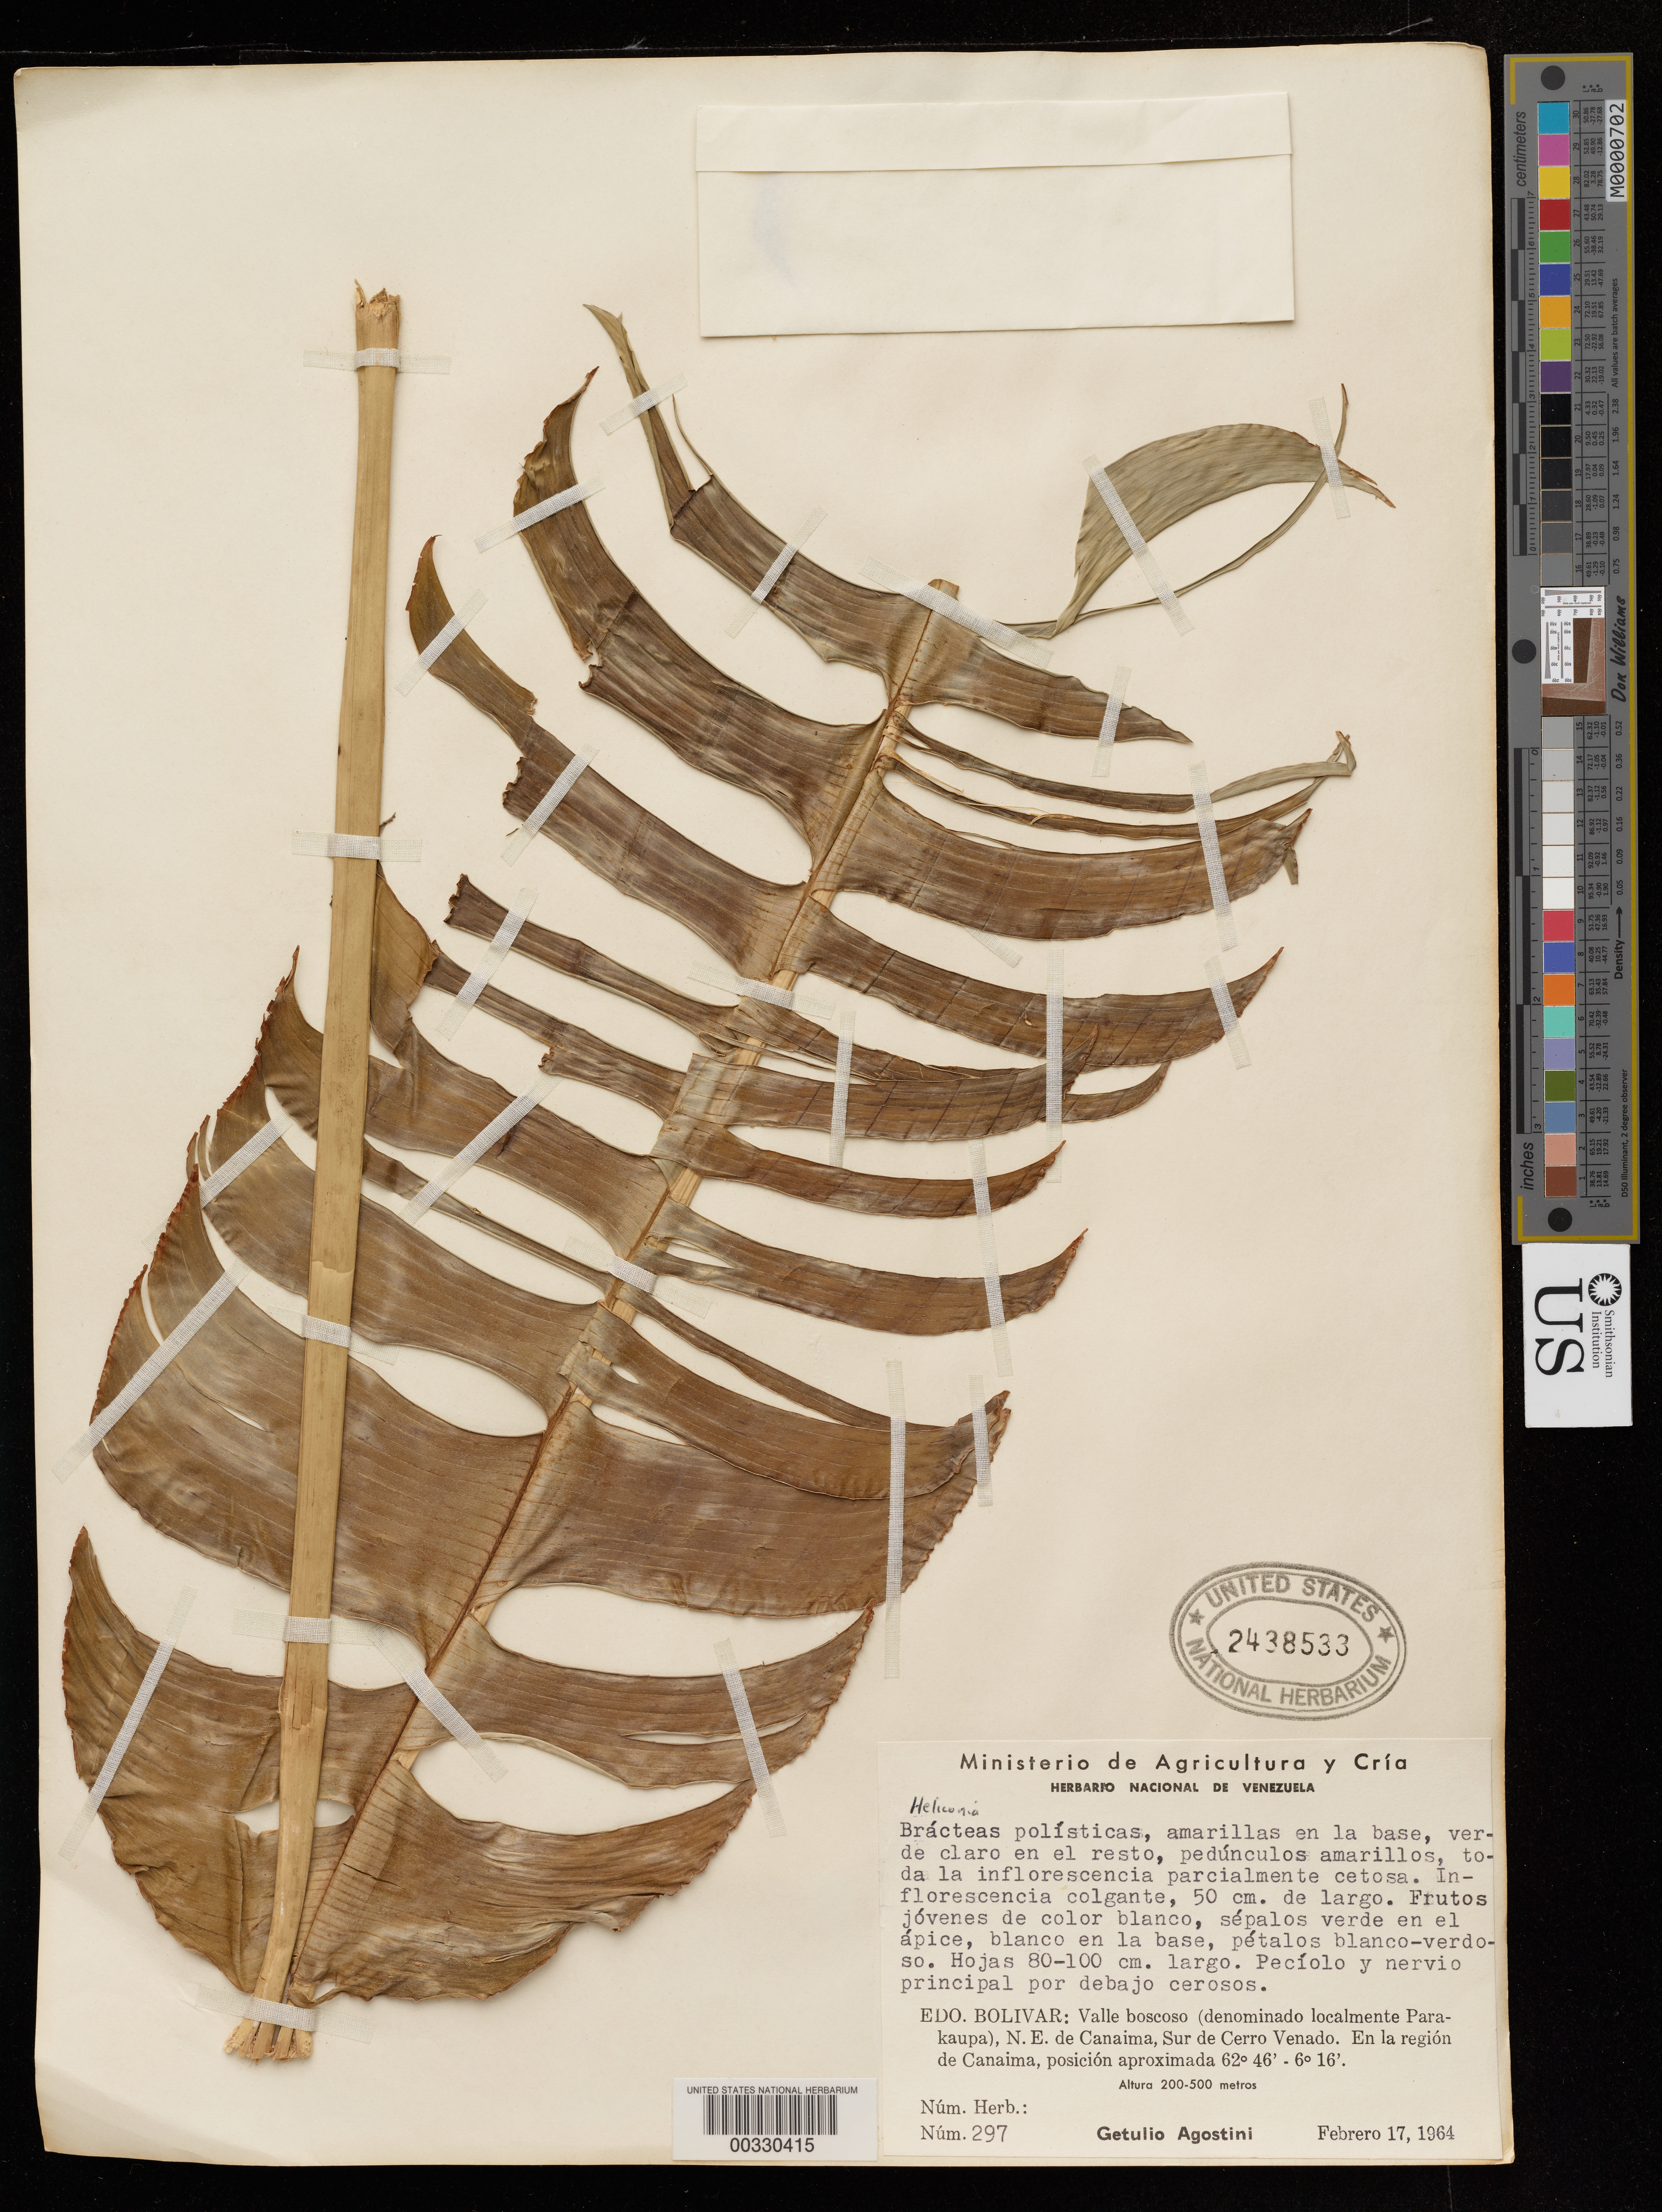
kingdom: Plantae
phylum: Tracheophyta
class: Liliopsida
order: Zingiberales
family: Heliconiaceae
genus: Heliconia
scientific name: Heliconia sp.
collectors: G. Agostini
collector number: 297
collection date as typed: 17 Feb 1964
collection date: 1964-02-17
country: Venezuela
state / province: Bolivar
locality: Valle boscoso, ne of canaima, sur de cerro venado, in region of canaima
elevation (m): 200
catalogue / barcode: US 2438533